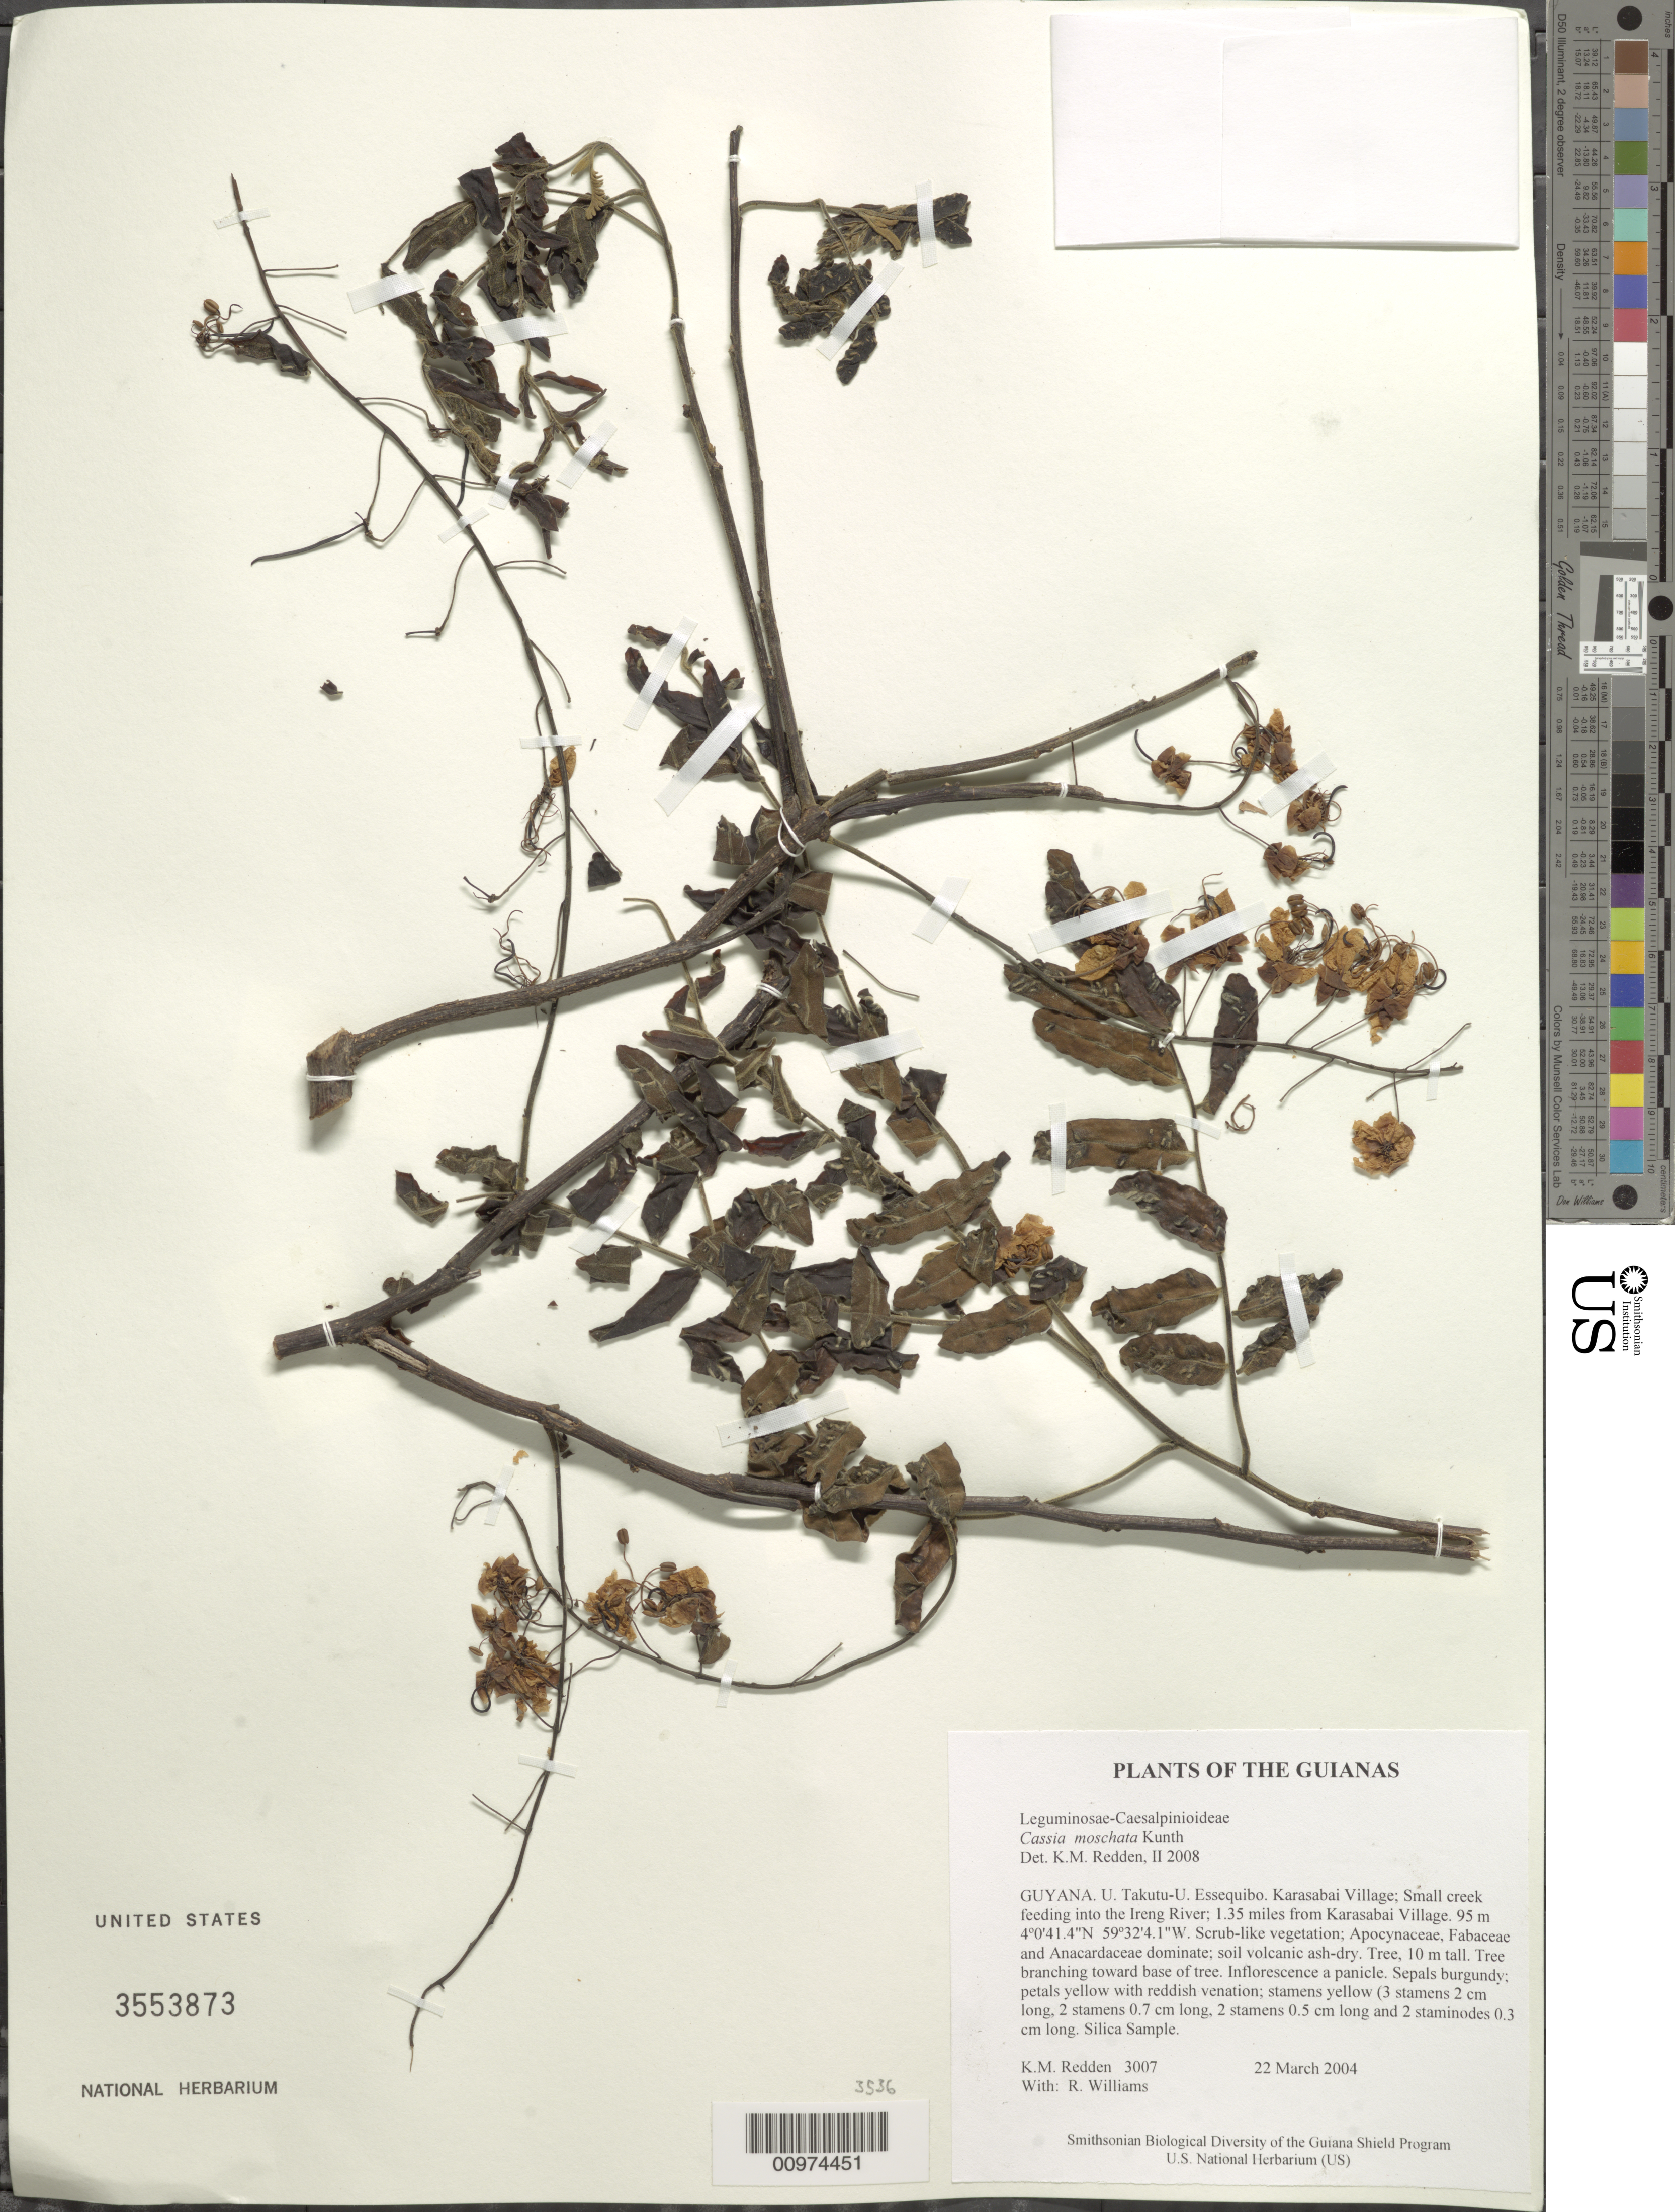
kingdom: Plantae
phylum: Tracheophyta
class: Magnoliopsida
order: Fabales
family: Fabaceae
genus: Cassia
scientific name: Cassia moschata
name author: Kunth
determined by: Redden, K. M.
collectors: K. M. Redden & R. Williams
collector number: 3007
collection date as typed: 22 March 2004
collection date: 2004-03-22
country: Guyana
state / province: U. Takutu-U. Essequibo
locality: Karasabai Village; small creek feeding into the Ireng River; 1.35 miles from Karasabai Village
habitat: Scrub-like vegetation; Apocynaceae, Fabaceae and Anacardaceae dominate; soil volcanic ash -- dry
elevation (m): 95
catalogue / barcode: US 3553873